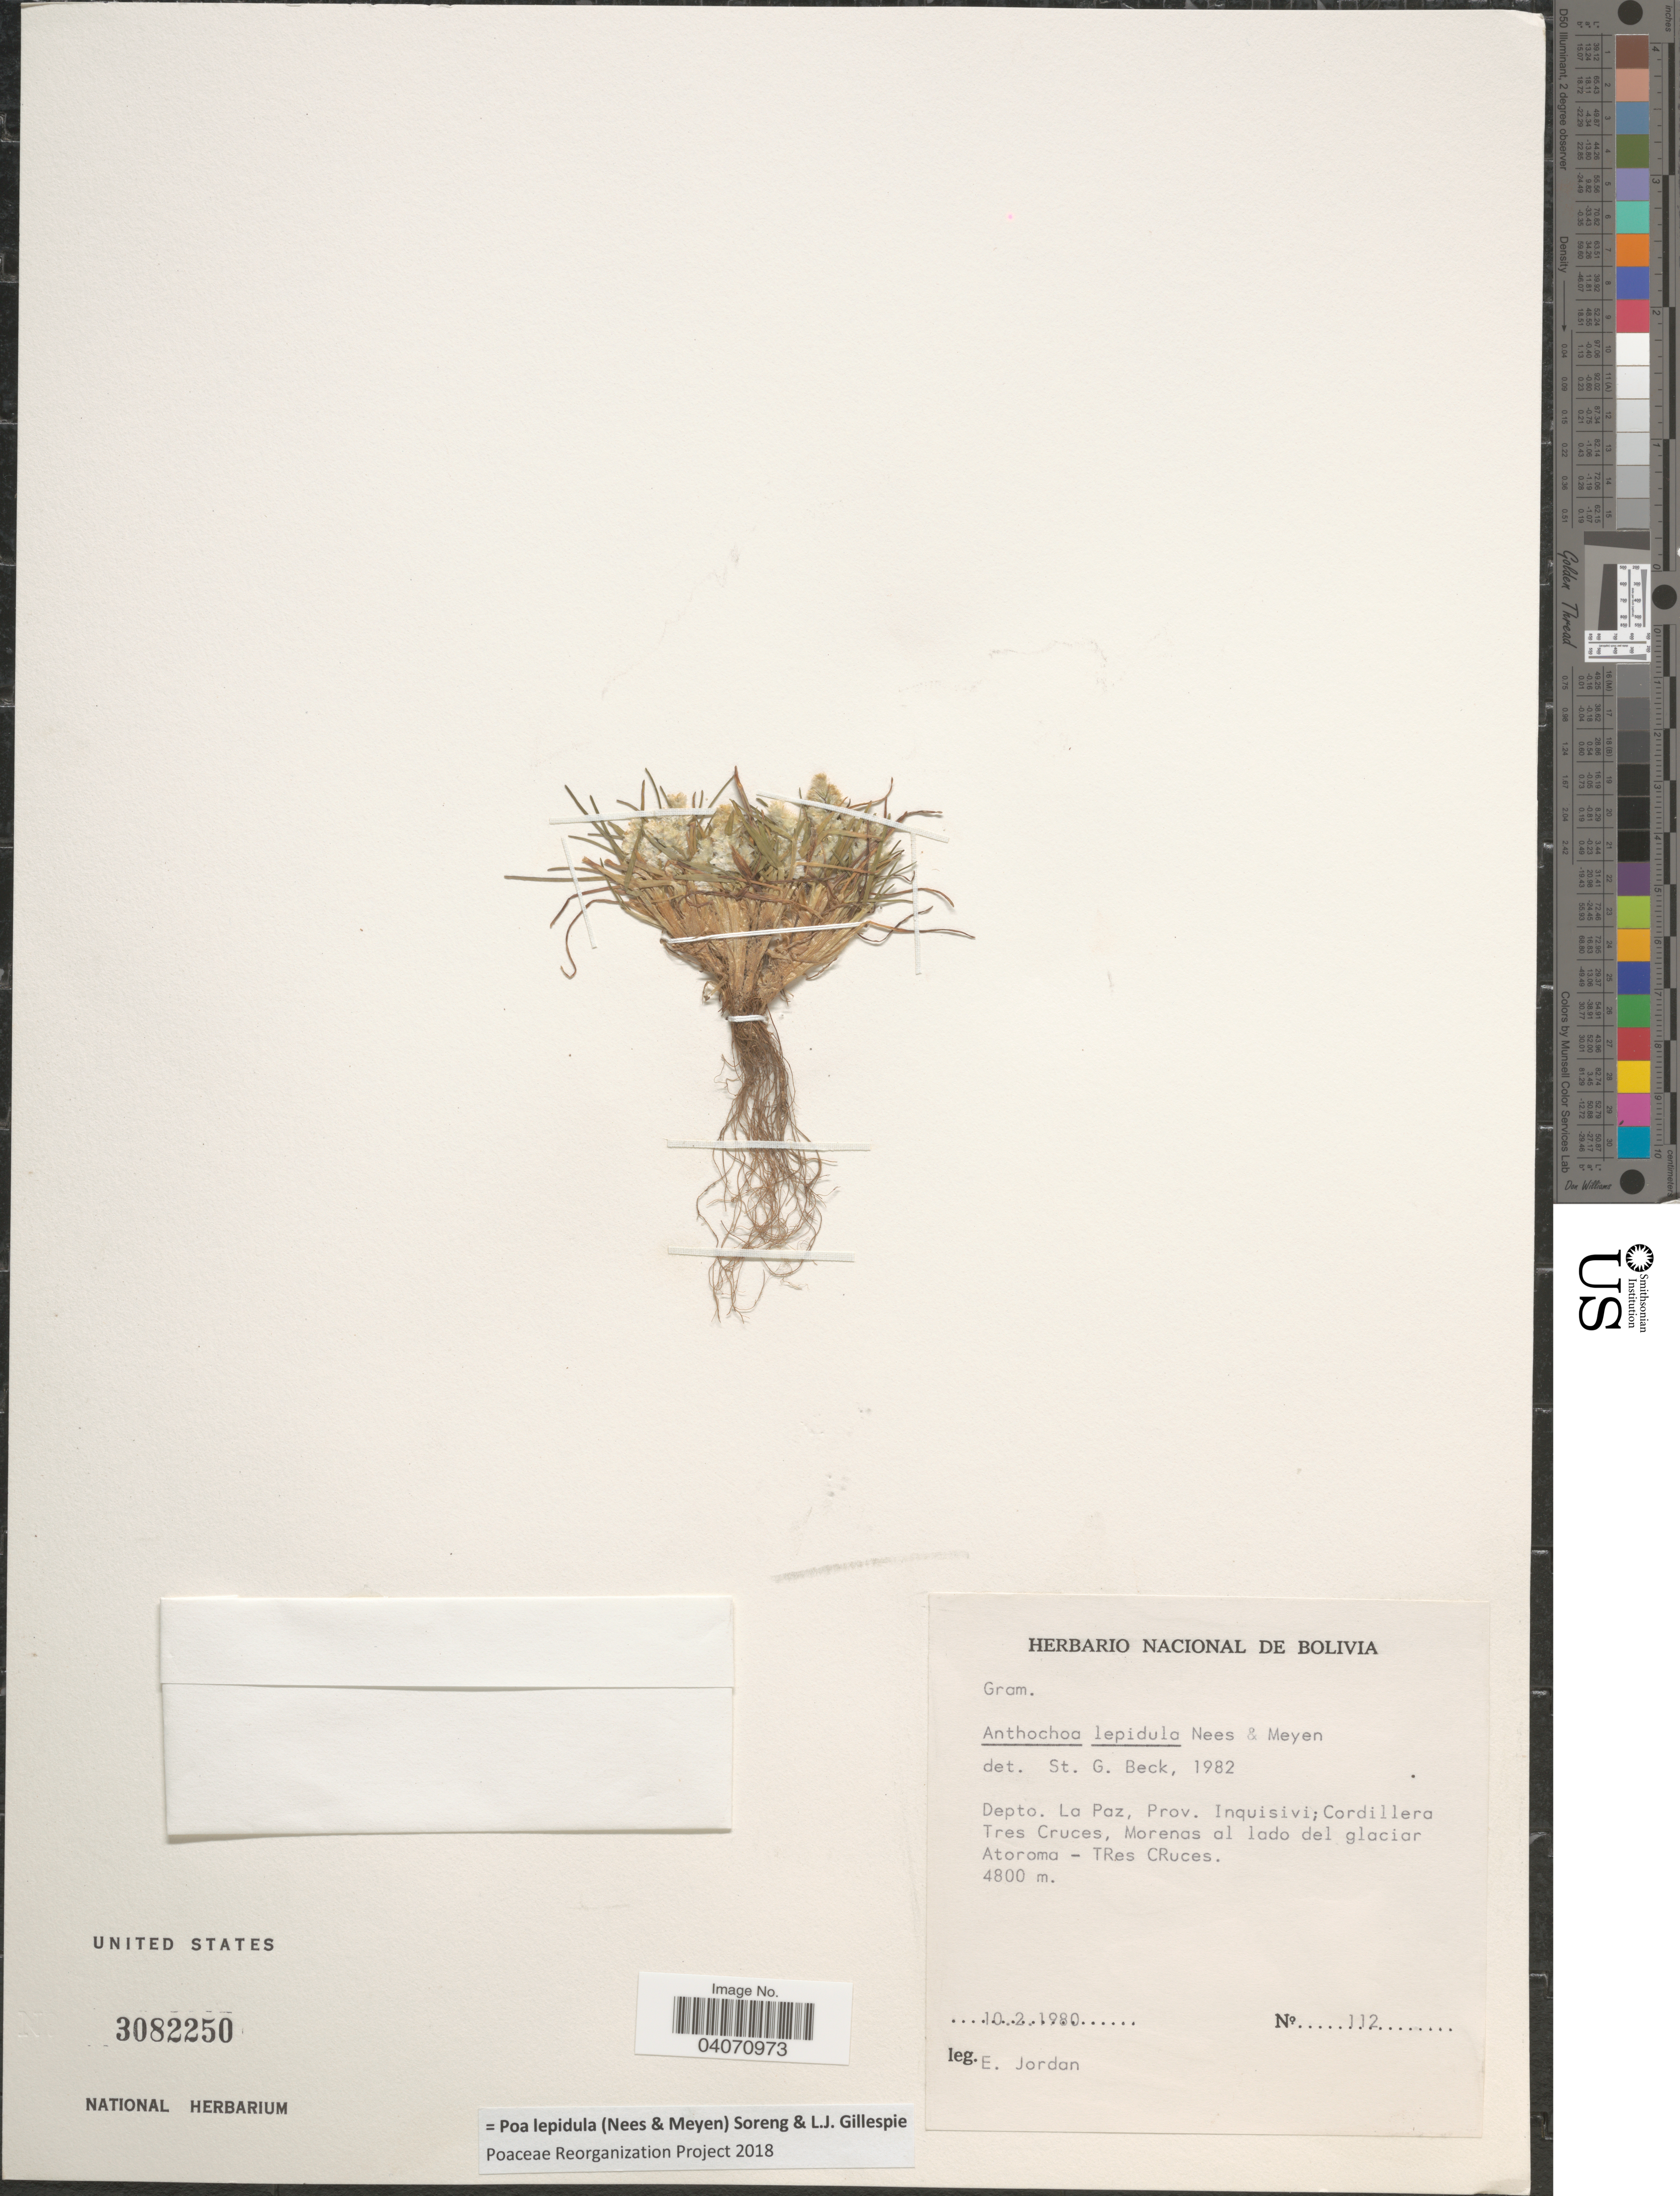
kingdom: Plantae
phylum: Tracheophyta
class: Liliopsida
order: Poales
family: Poaceae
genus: Poa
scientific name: Poa lepidula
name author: (Nees & Meyen) Soreng & L.J. Gillespie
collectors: E. Jordan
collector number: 112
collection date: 1980-02-10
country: Bolivia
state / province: La Paz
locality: Depto. La Paz, Prov. Inquisivi; Cordillera Tres Cruces, Morenas al lado del glaciar Atoroma - TRes CRuces.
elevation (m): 4800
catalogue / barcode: US 3082250